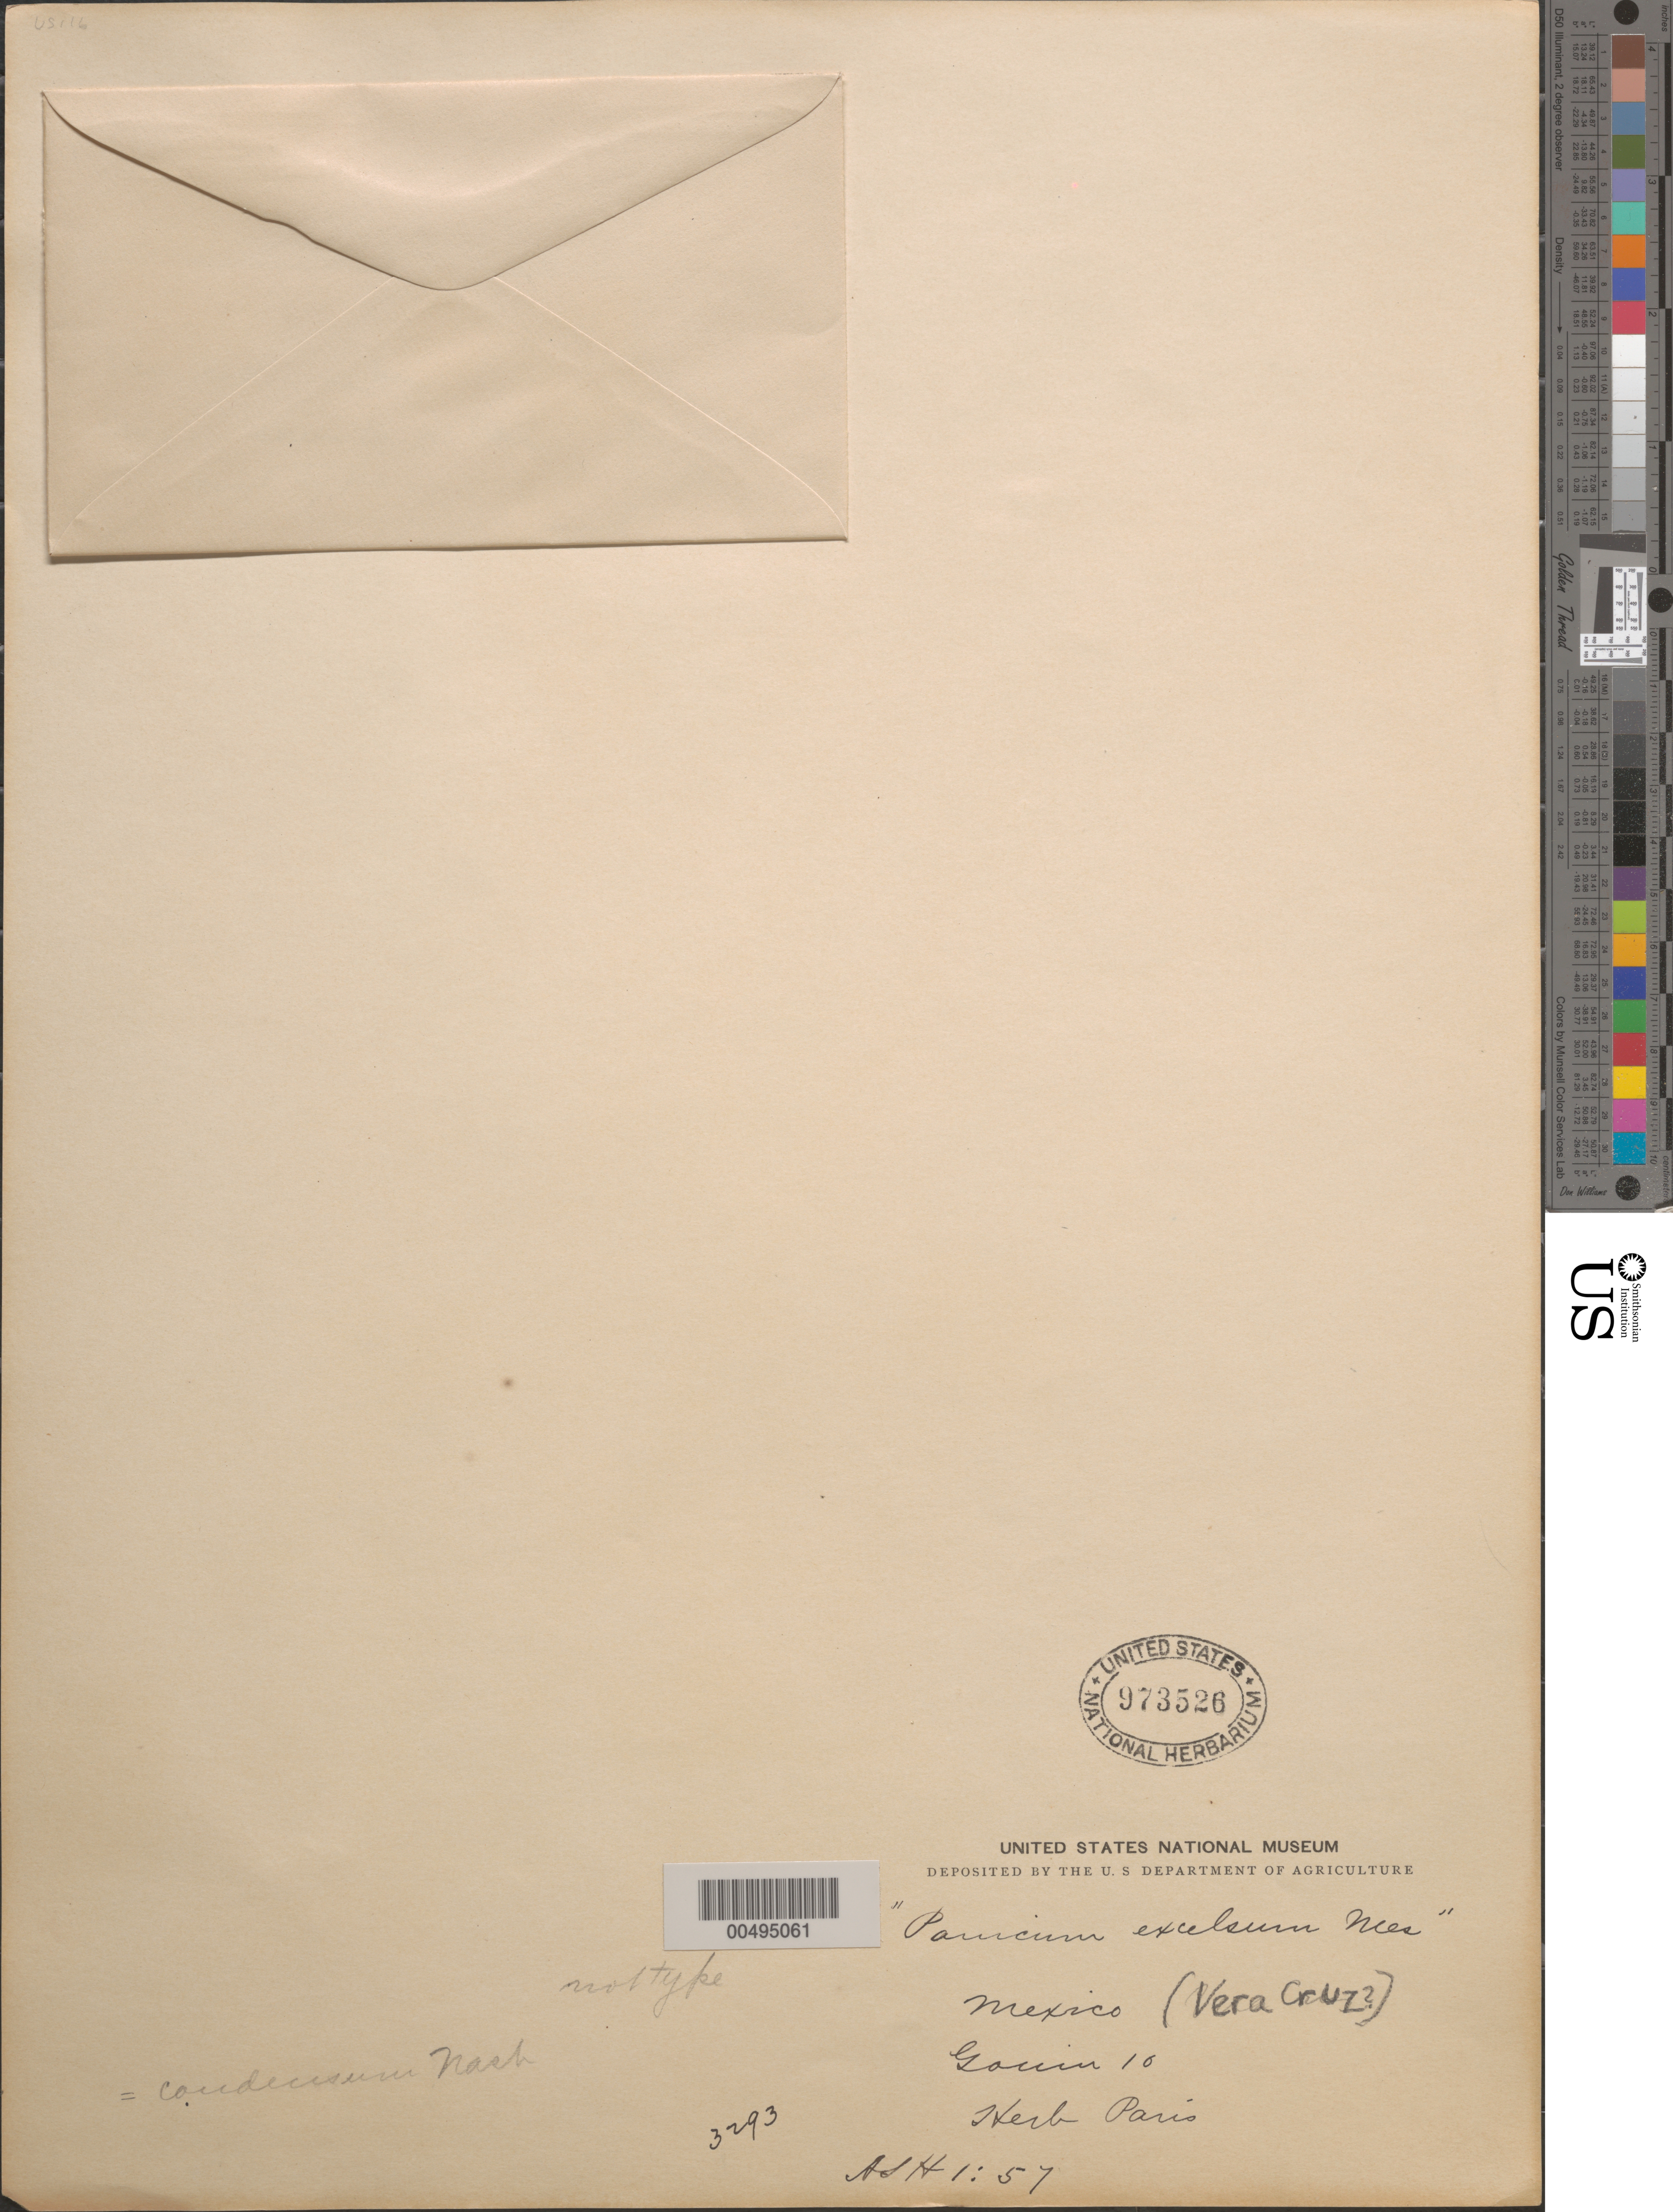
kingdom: Plantae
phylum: Tracheophyta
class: Liliopsida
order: Poales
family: Poaceae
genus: Panicum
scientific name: Panicum congestum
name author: Renvoize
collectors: F. M. G. Gouin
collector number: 10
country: Mexico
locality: Veracruz?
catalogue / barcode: US 973526